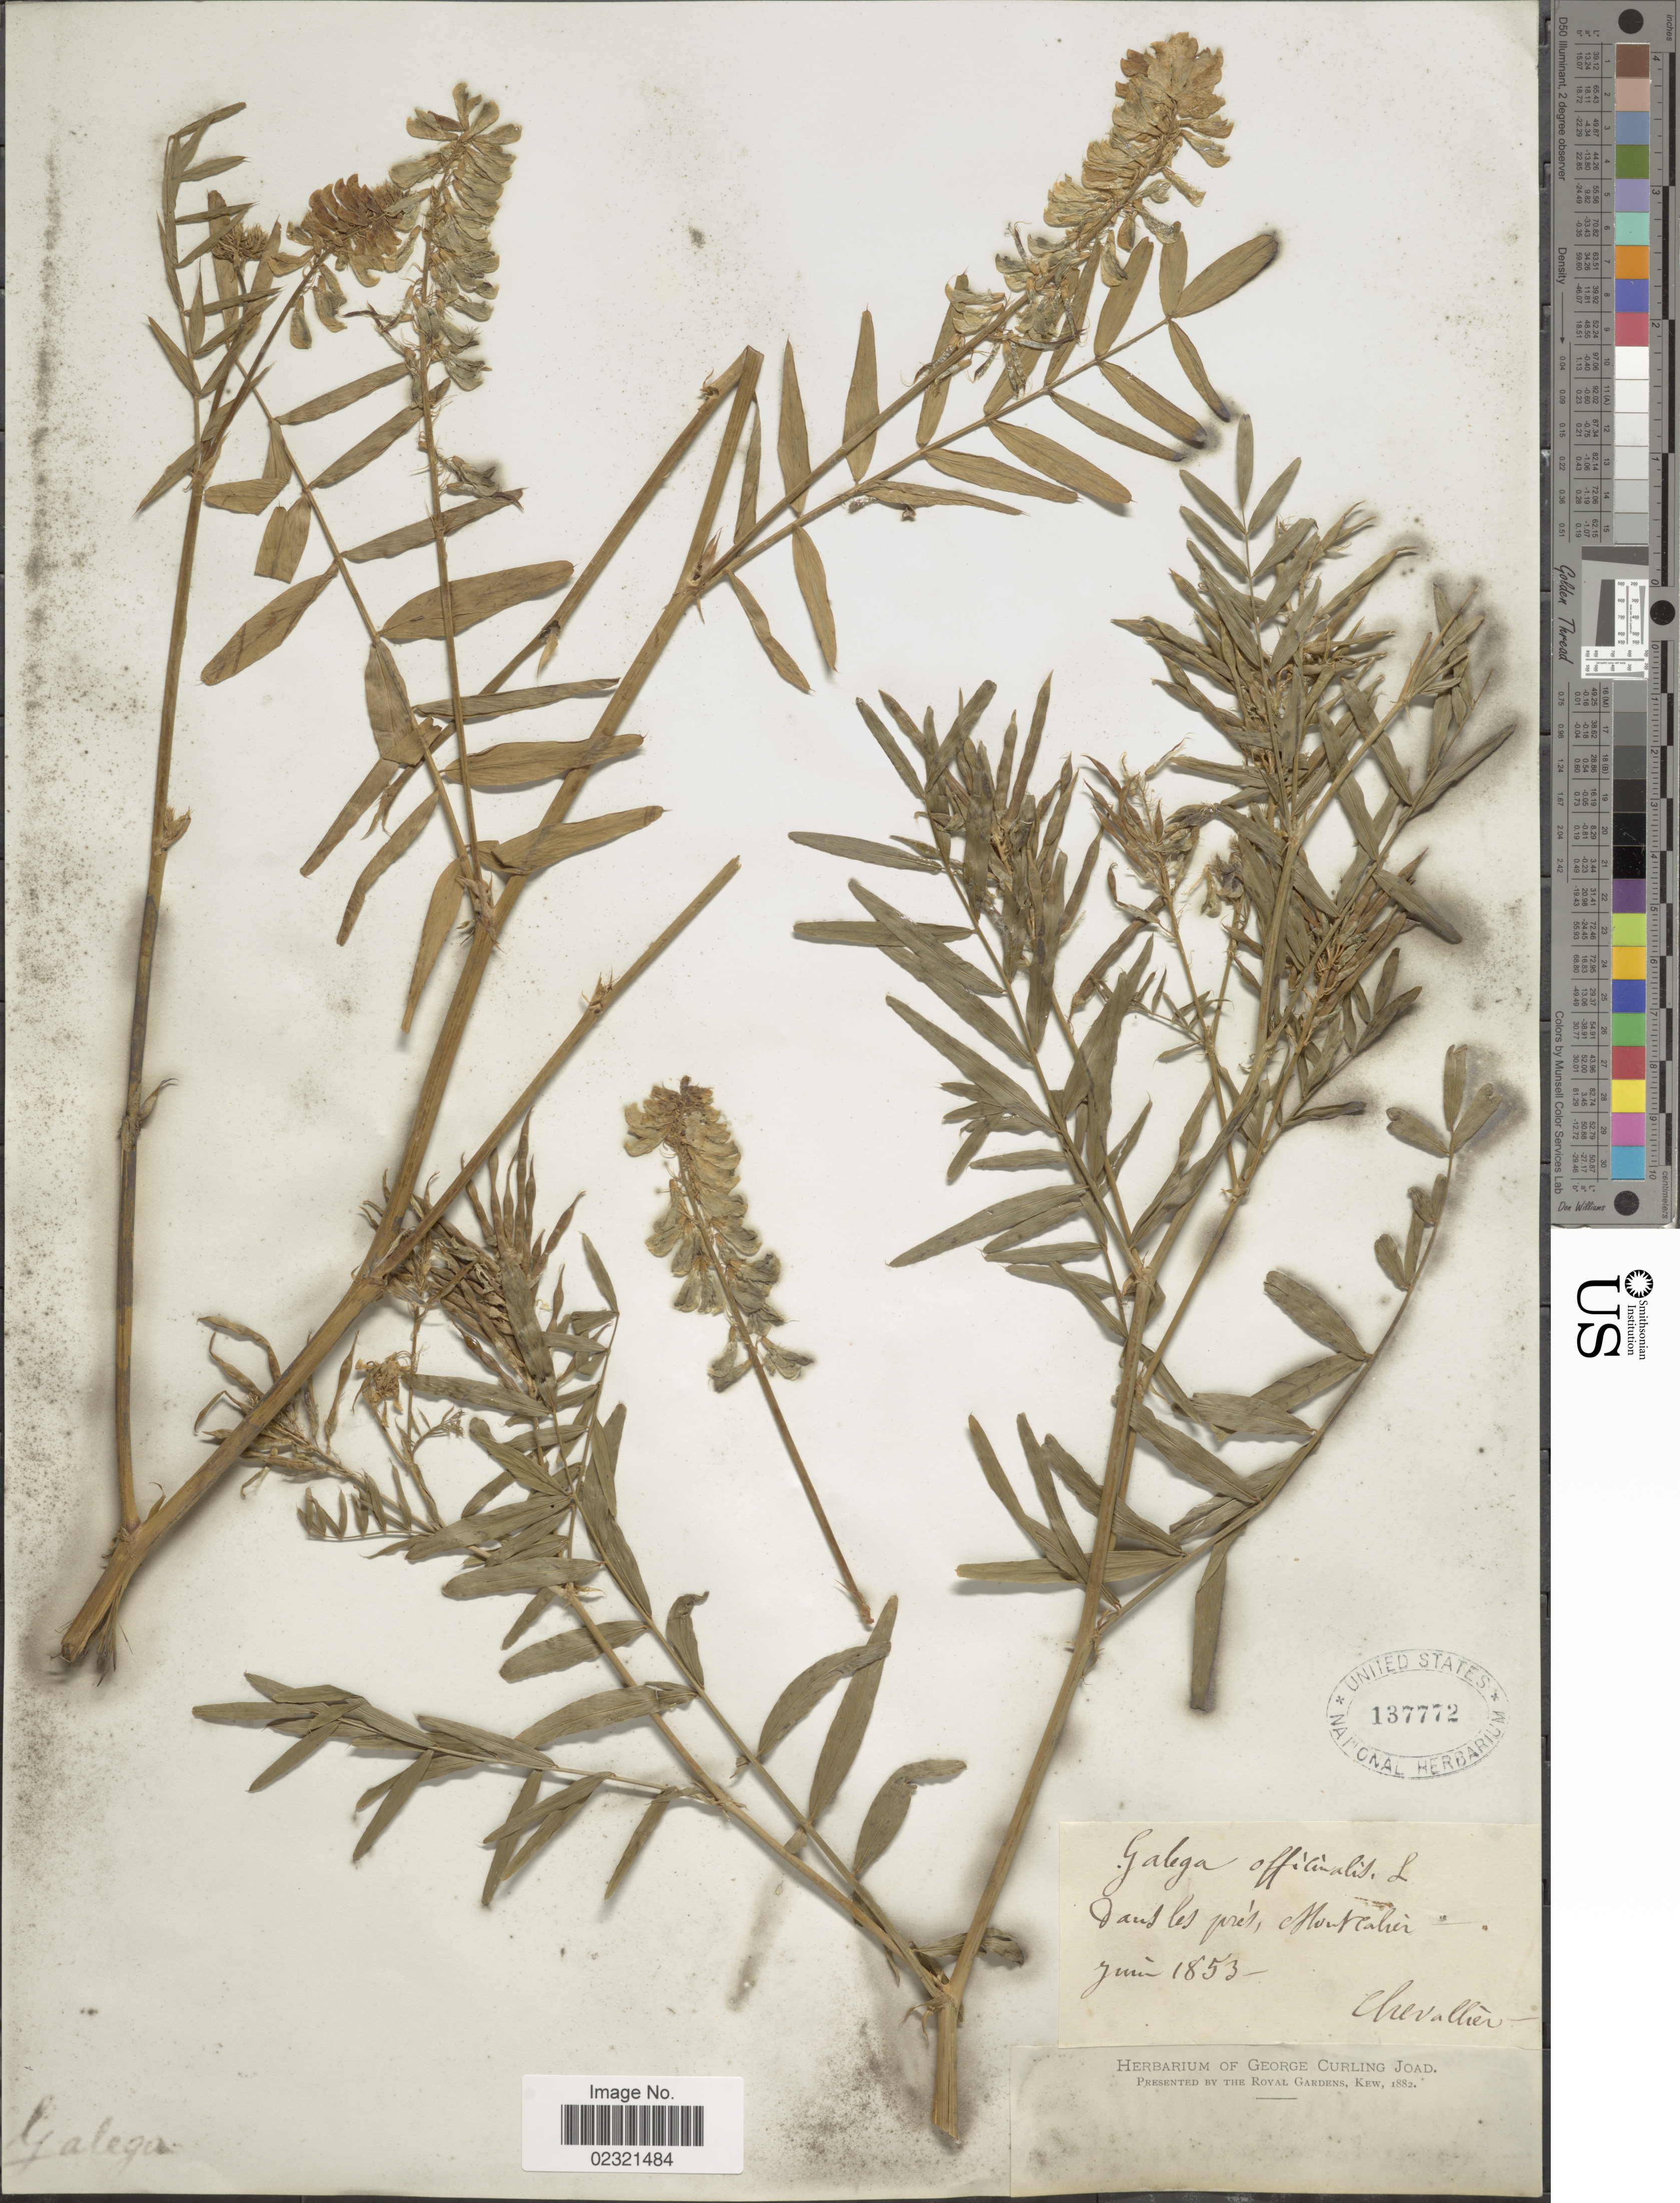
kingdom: Plantae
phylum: Tracheophyta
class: Magnoliopsida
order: Fabales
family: Fabaceae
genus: Galega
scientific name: Galega officinalis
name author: L.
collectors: Chevalier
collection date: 1853-06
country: France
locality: Saus les pres, Montpellier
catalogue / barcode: US 137772